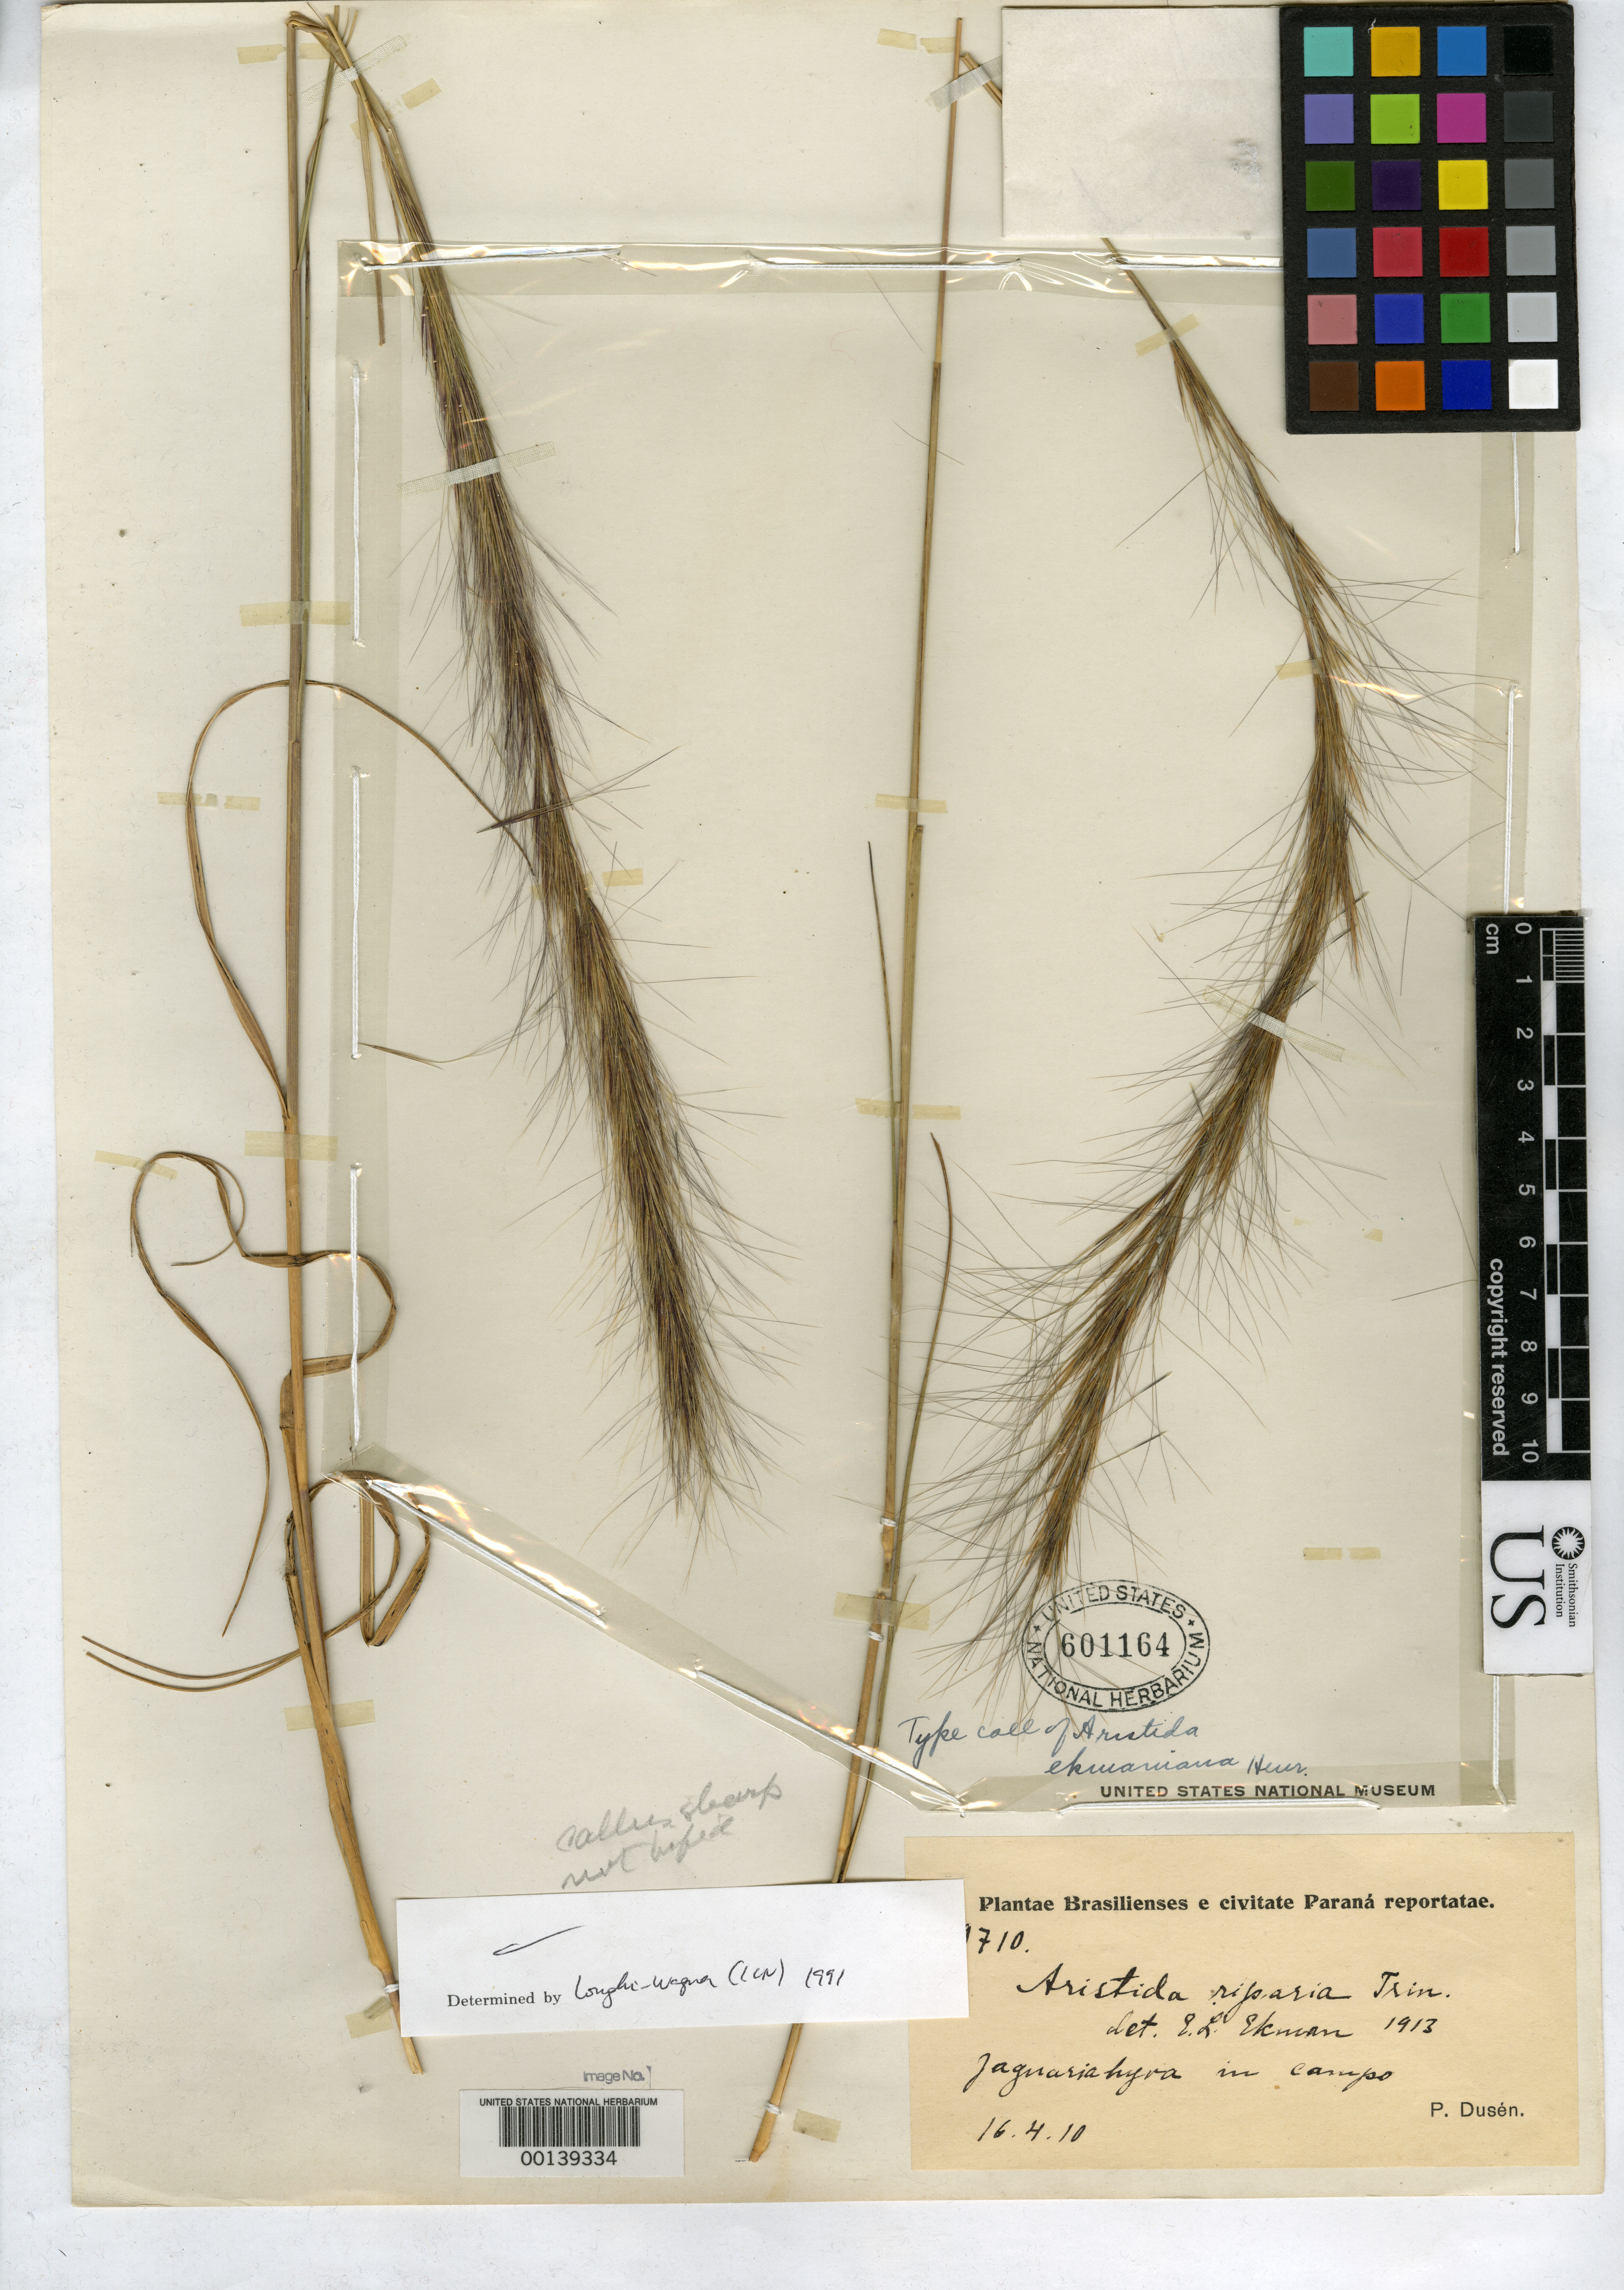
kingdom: Plantae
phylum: Tracheophyta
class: Liliopsida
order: Poales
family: Poaceae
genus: Aristida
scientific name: Aristida ekmaniana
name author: Henr.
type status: Isotype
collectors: P. Dusén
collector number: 9710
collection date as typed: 16 Apr 1910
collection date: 1910-04-16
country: Brazil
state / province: Paraná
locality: Jaguariahyva.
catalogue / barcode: US 601164